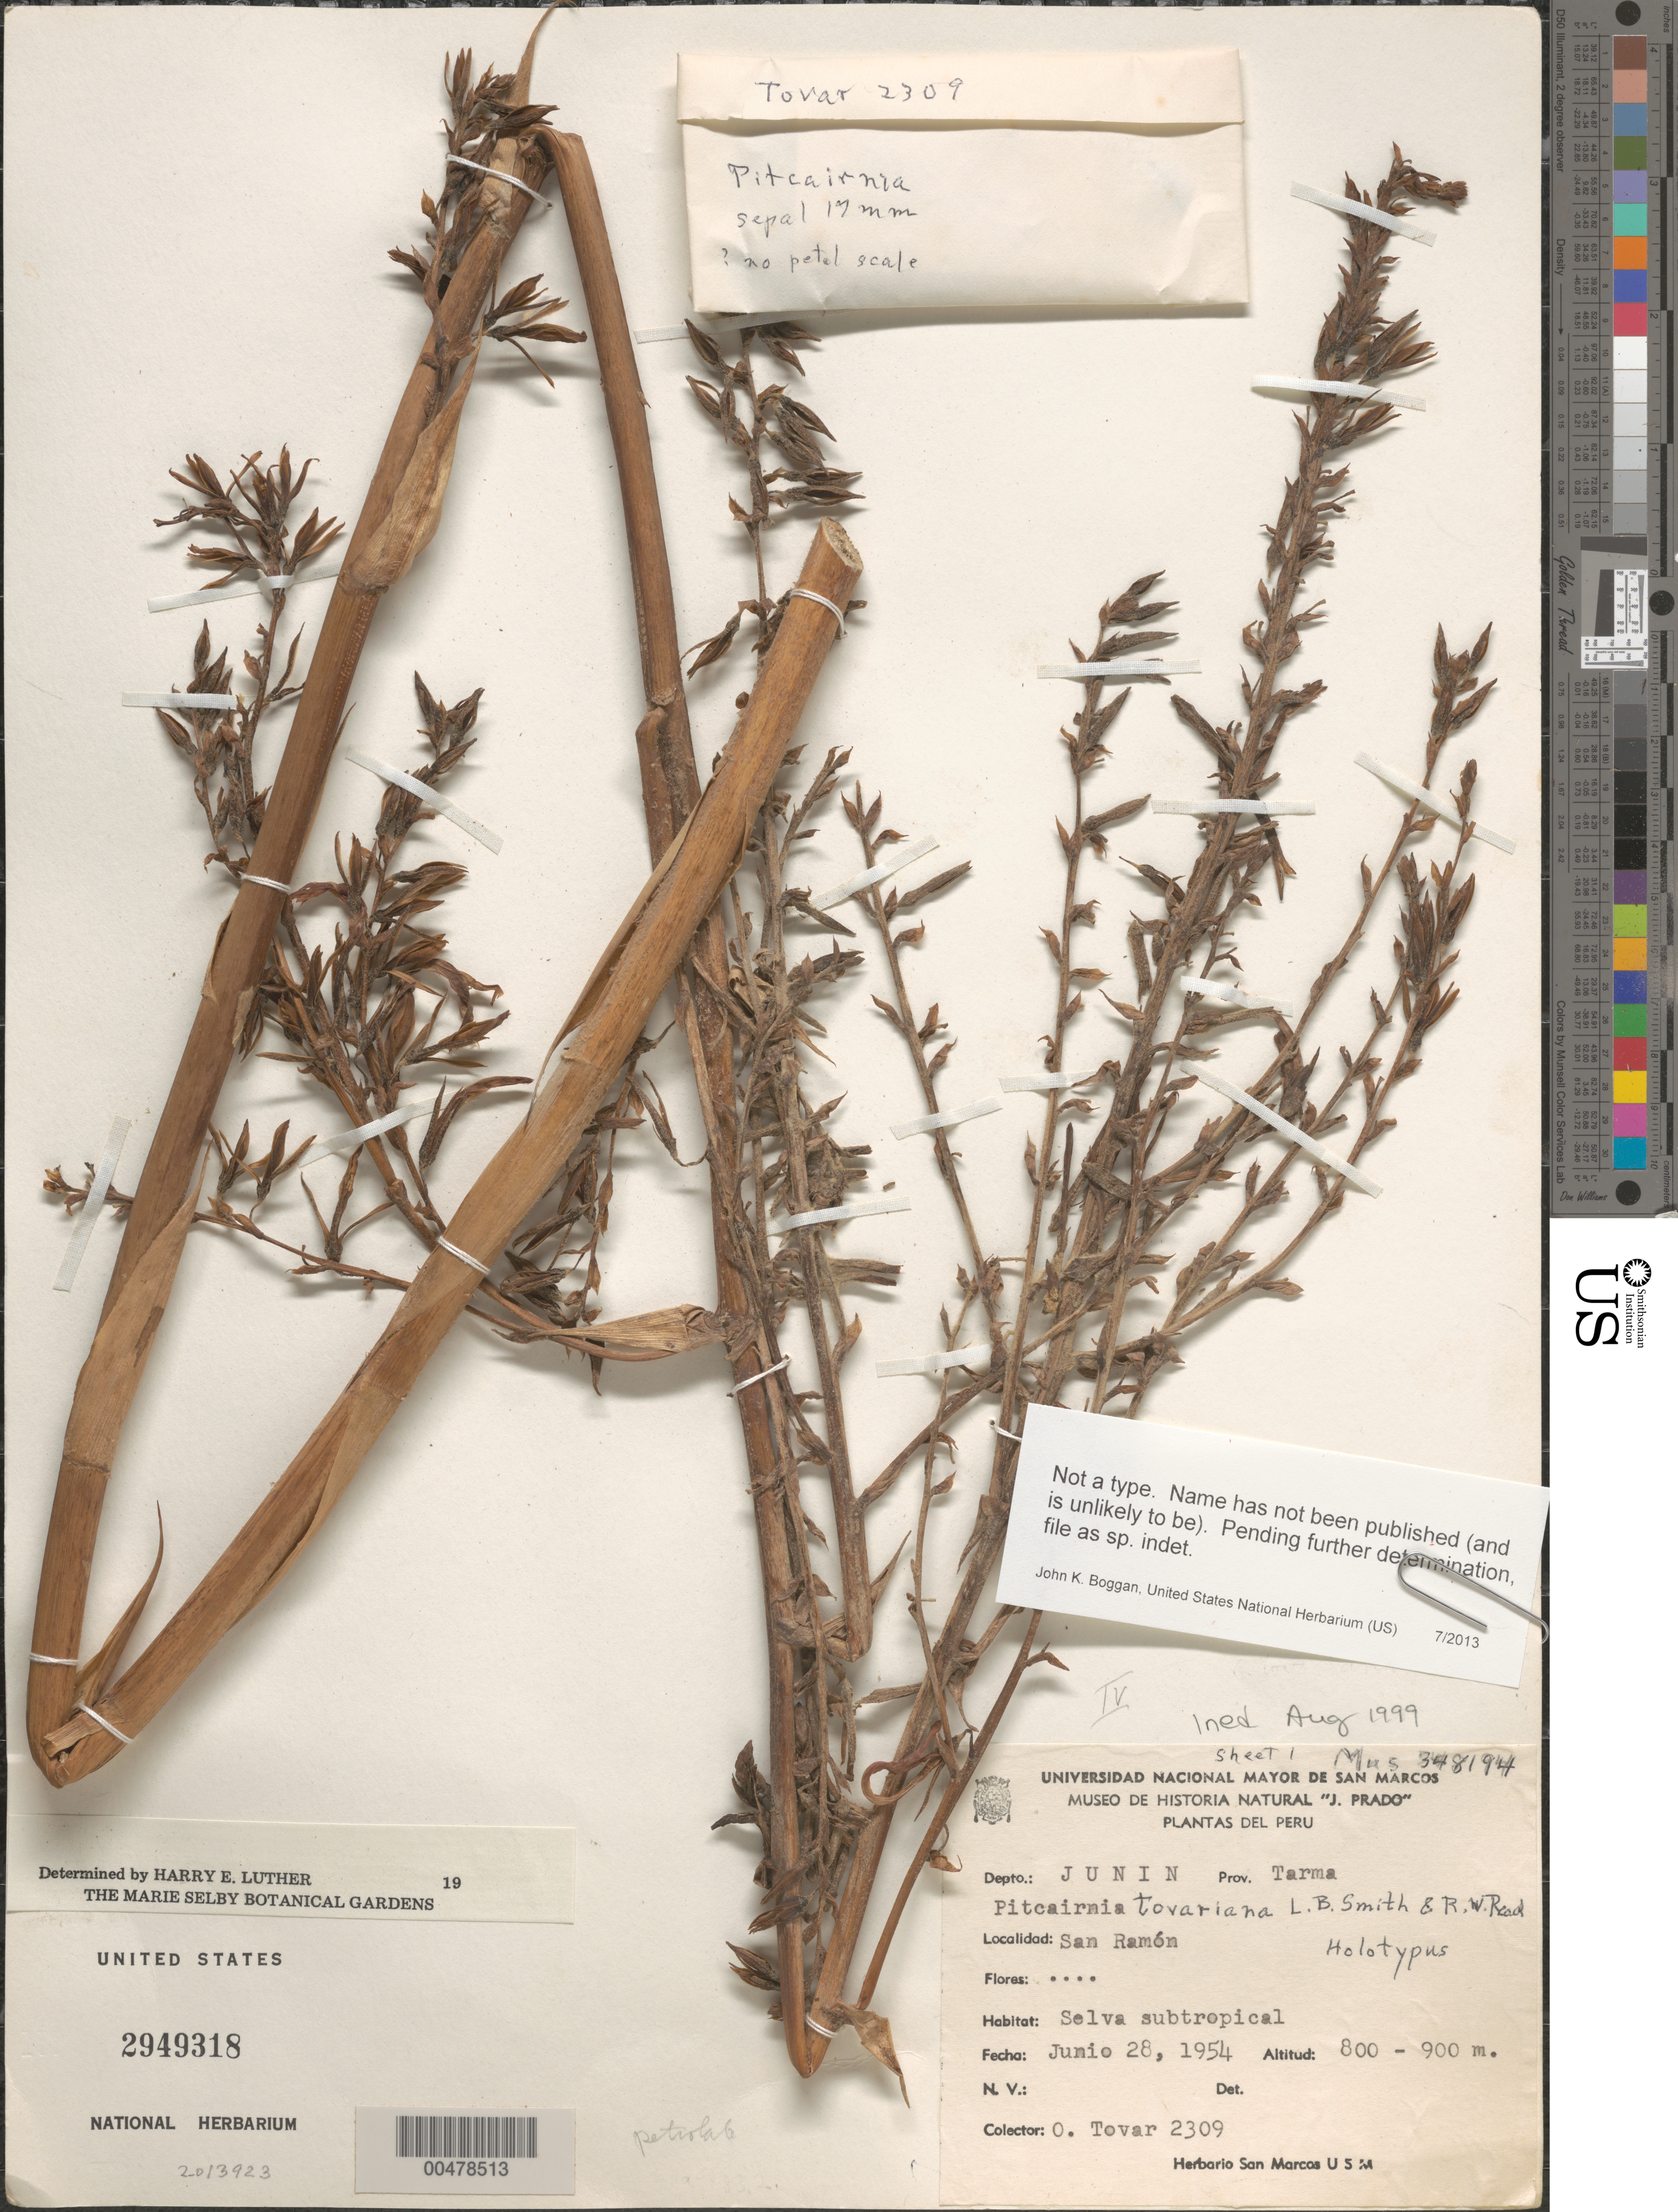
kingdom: Plantae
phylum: Tracheophyta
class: Liliopsida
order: Poales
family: Bromeliaceae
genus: Pitcairnia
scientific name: Pitcairnia sp.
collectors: Ó. Tovar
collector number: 2309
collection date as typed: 28 Jun 1954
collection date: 1954-06-28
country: Peru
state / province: Junín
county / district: Tarma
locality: San ramon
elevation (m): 800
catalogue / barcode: US 2949318